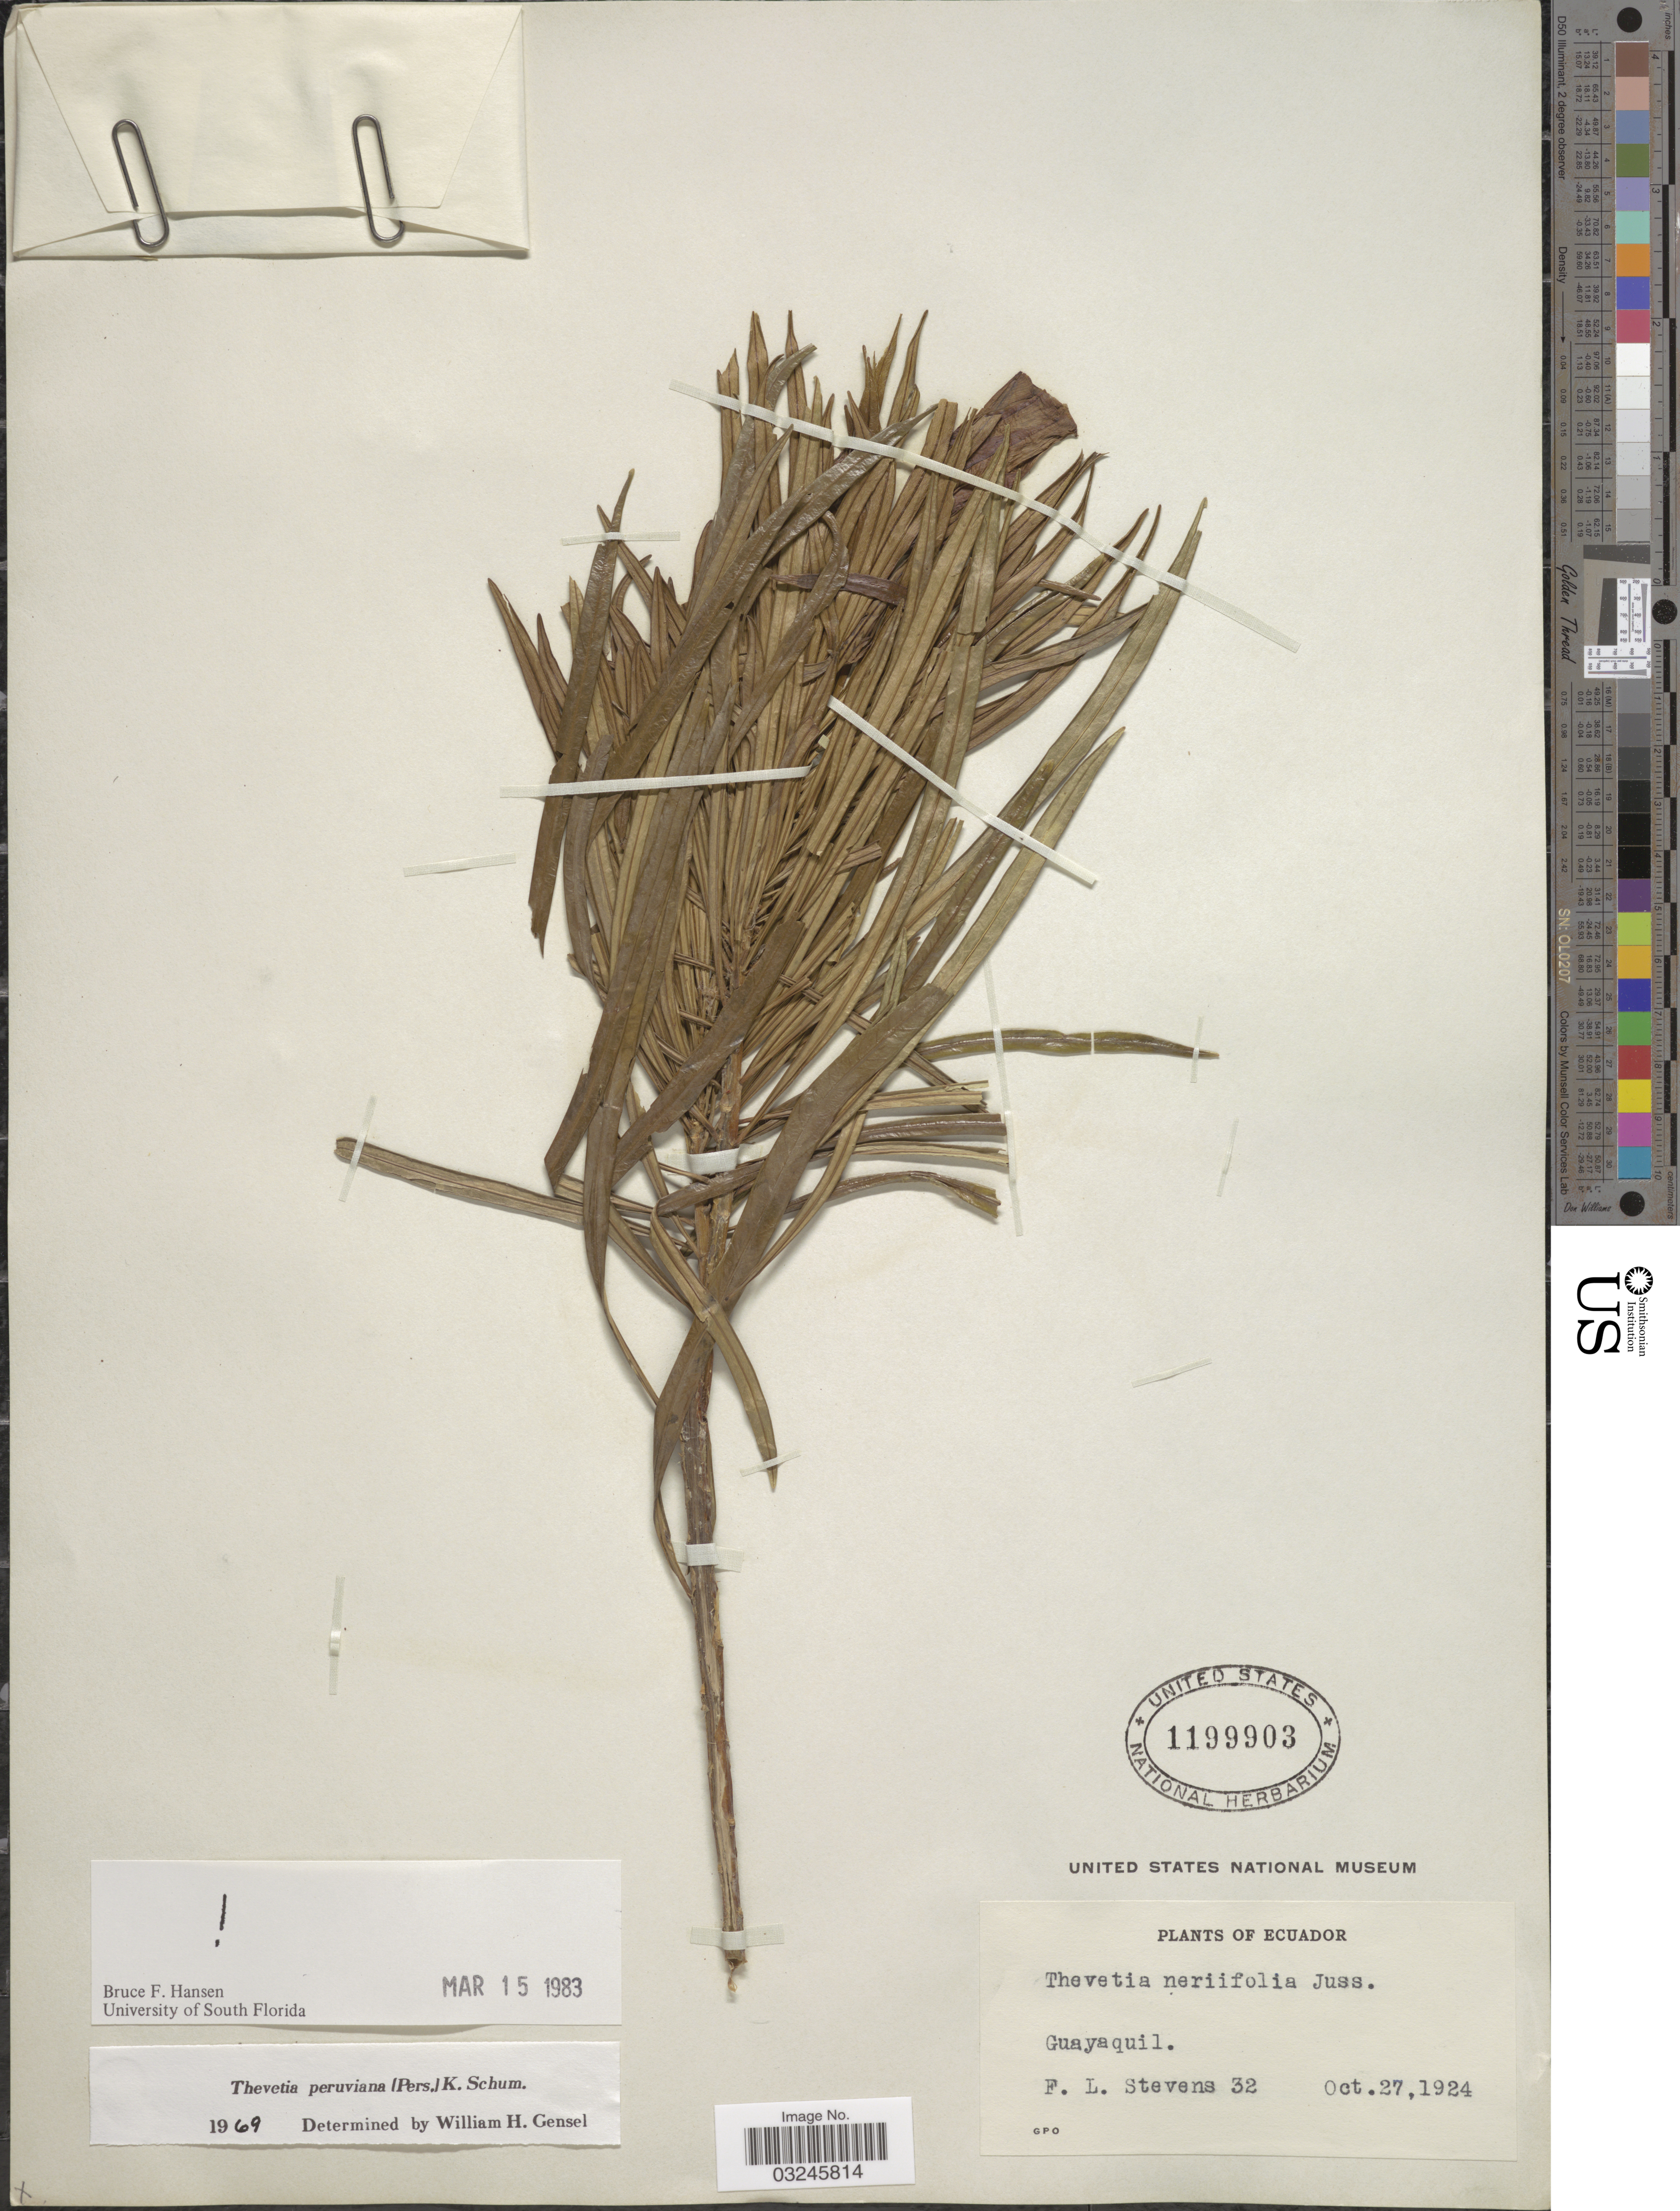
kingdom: Plantae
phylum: Tracheophyta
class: Magnoliopsida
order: Gentianales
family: Apocynaceae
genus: Thevetia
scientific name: Thevetia peruviana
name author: (Pers.) K. Schum.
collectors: F. L. Stevens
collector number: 32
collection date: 1924-10-27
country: Ecuador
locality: Guayaquil.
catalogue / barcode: US 1199903